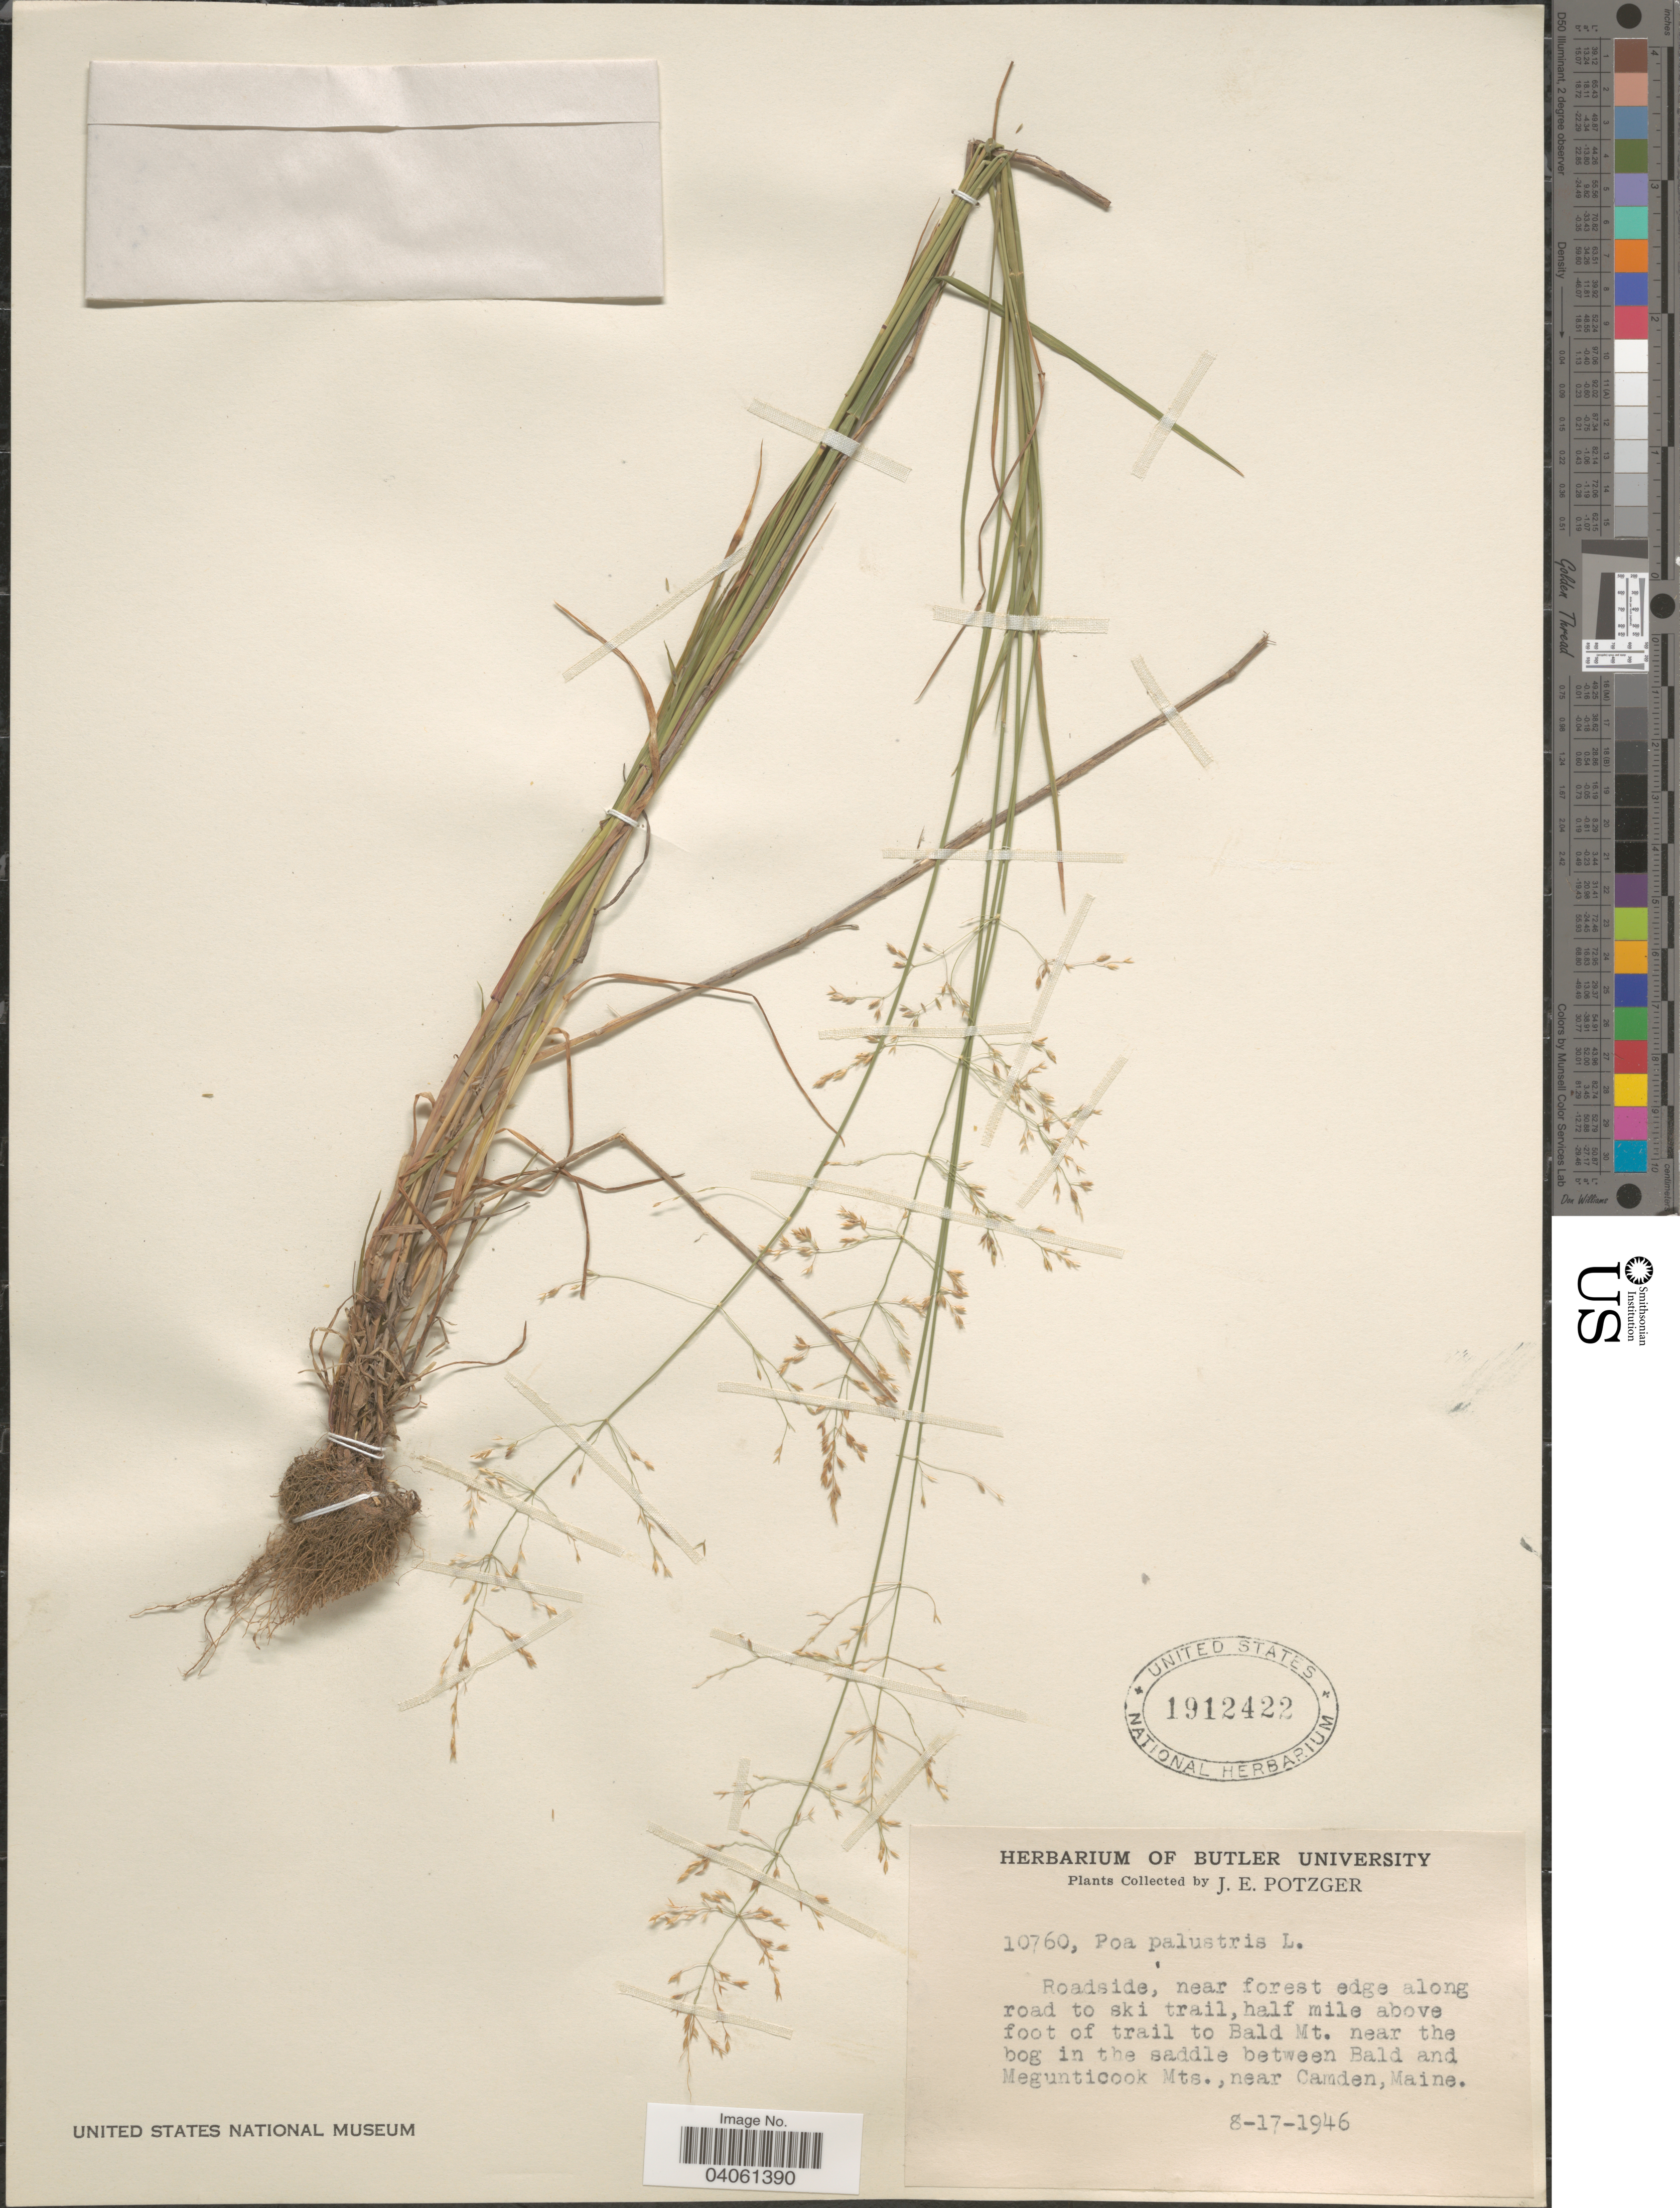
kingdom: Plantae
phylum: Tracheophyta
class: Liliopsida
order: Poales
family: Poaceae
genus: Poa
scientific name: Poa palustris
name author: L.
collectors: J. Potzger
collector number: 10760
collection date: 1946-08-17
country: United States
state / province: Maine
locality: Roadside, near forest edge along road to ski trail, half mile above foot of trail to Bald Mt. near the bog in the saddle between Bald and Megunticook Mts., near Camden.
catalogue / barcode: US 1912422